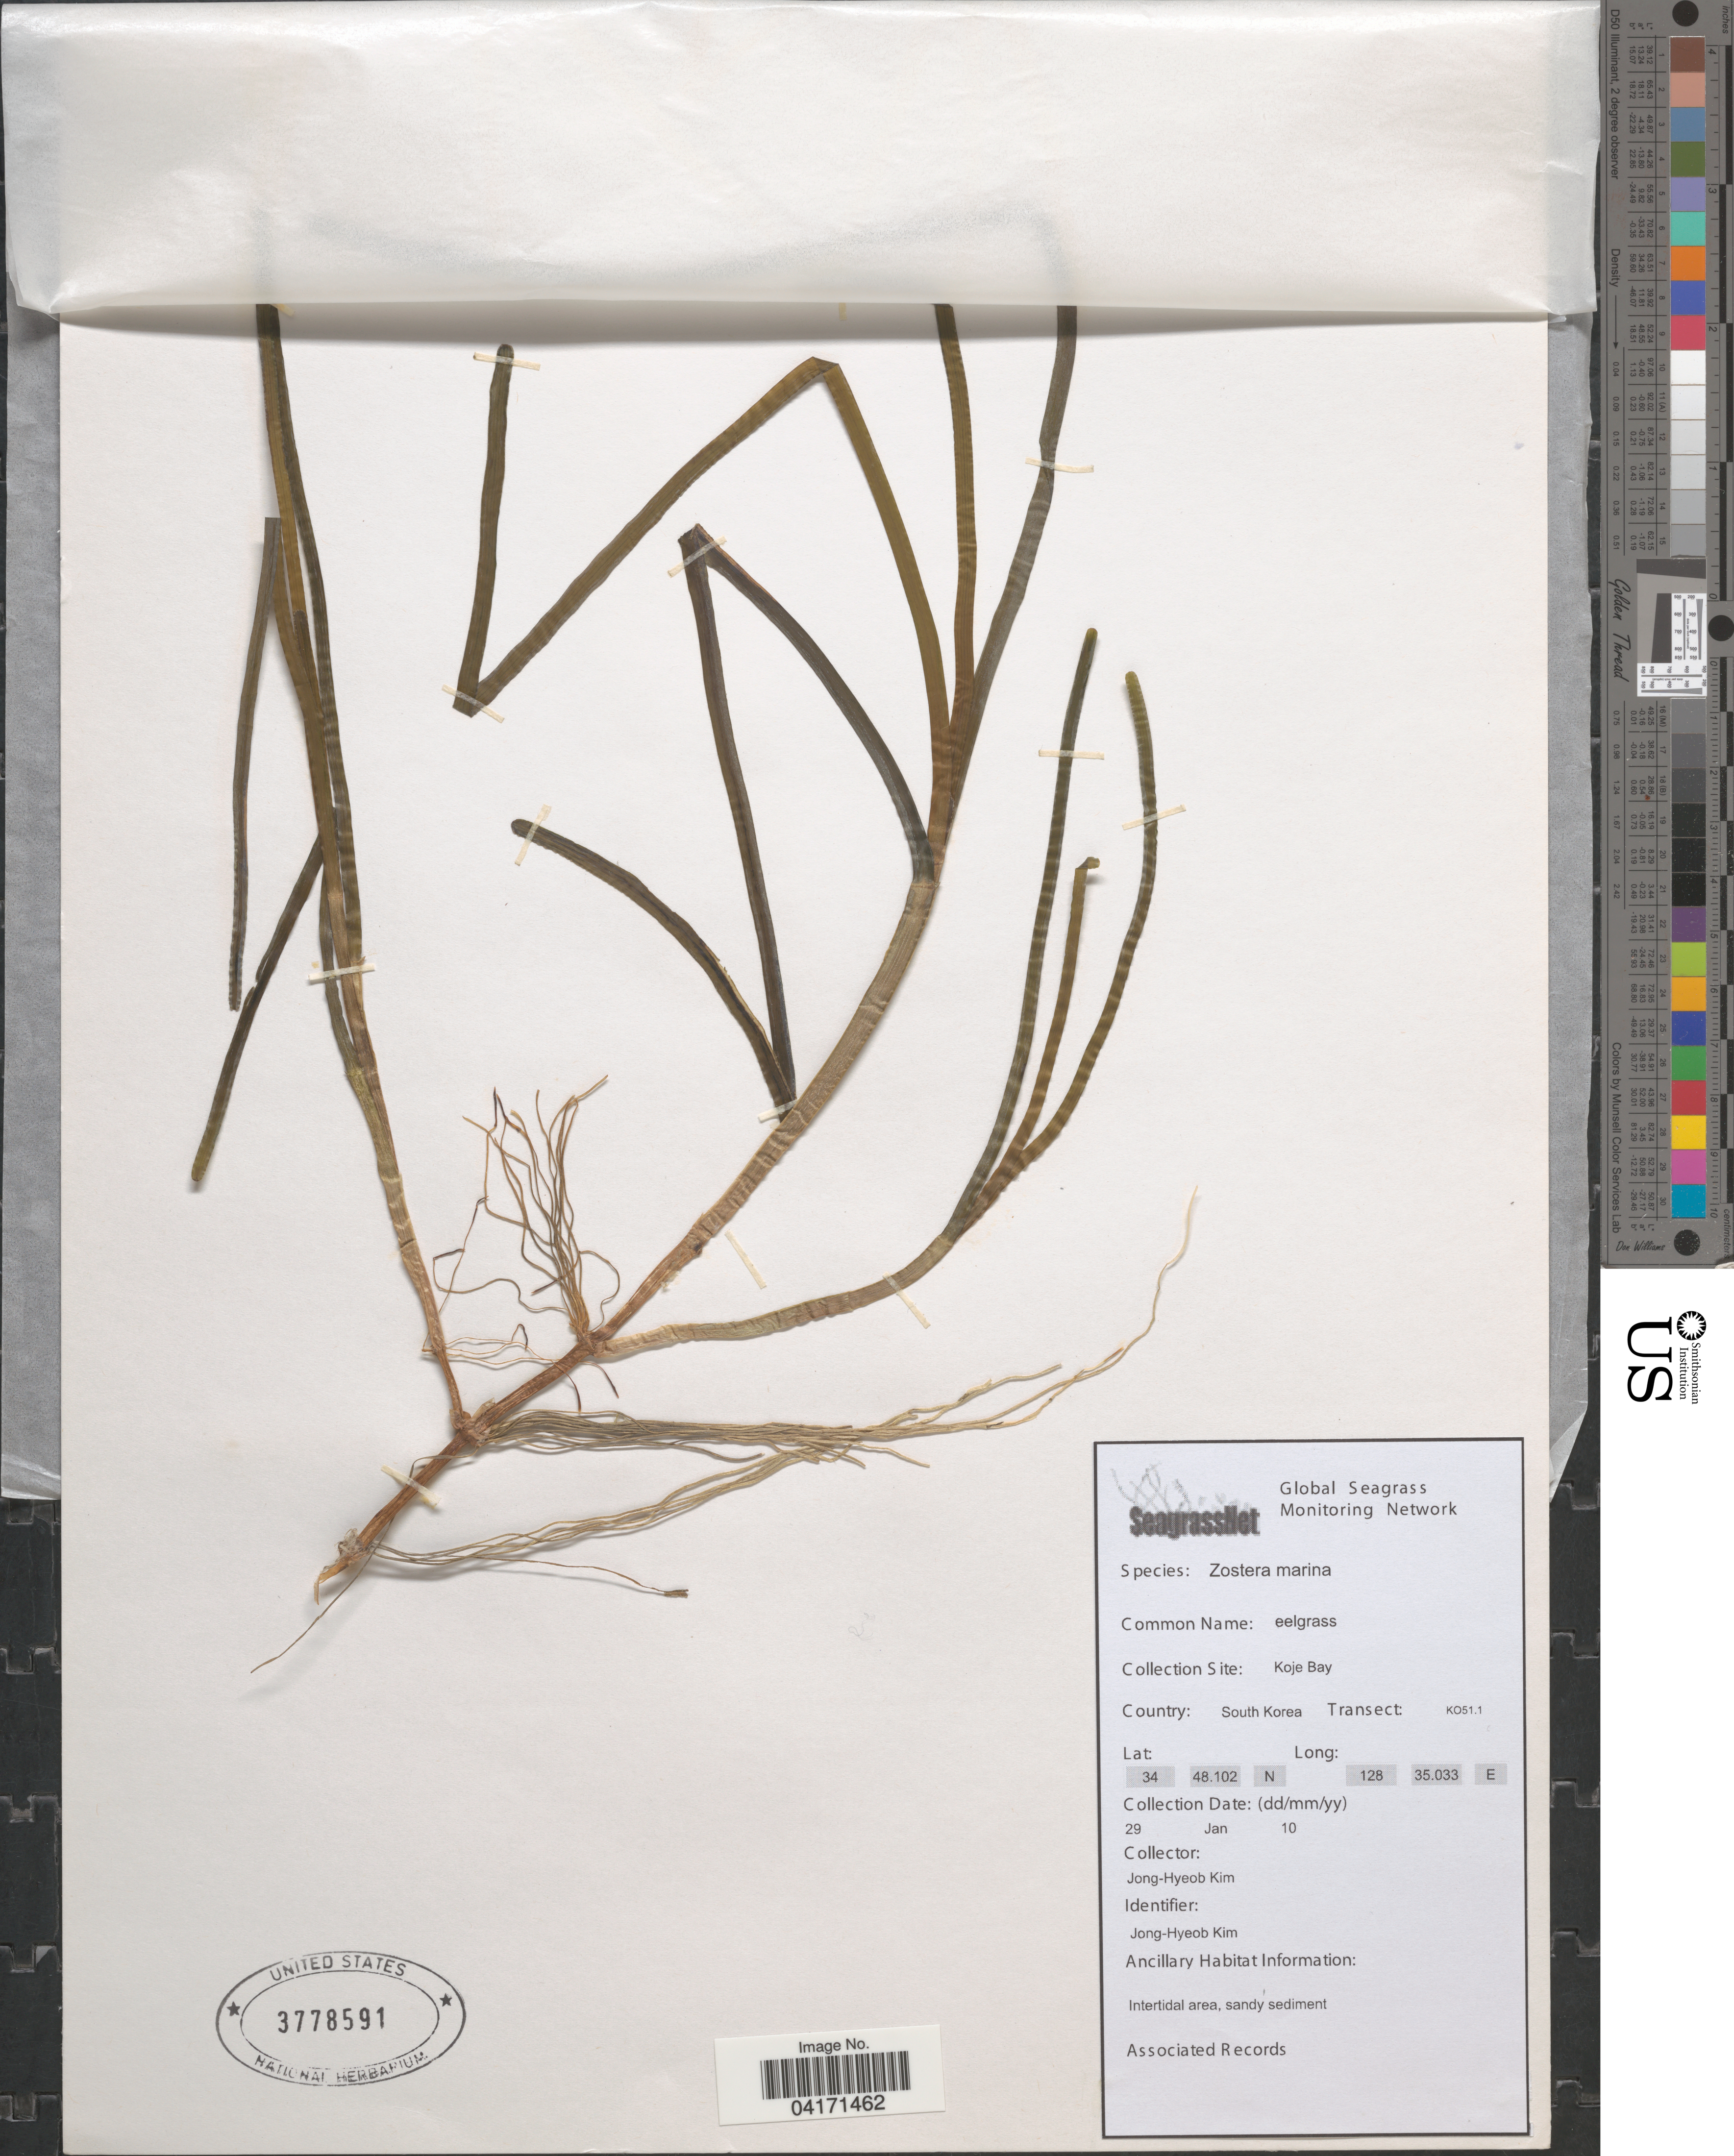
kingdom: Plantae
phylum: Tracheophyta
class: Liliopsida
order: Alismatales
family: Zosteraceae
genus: Zostera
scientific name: Zostera marina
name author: L.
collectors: J. Kim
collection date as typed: Transcribed d/m/y: 29/1/10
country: South Korea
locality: Koje Bay. Transect: KO51.1.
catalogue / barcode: US 3778591